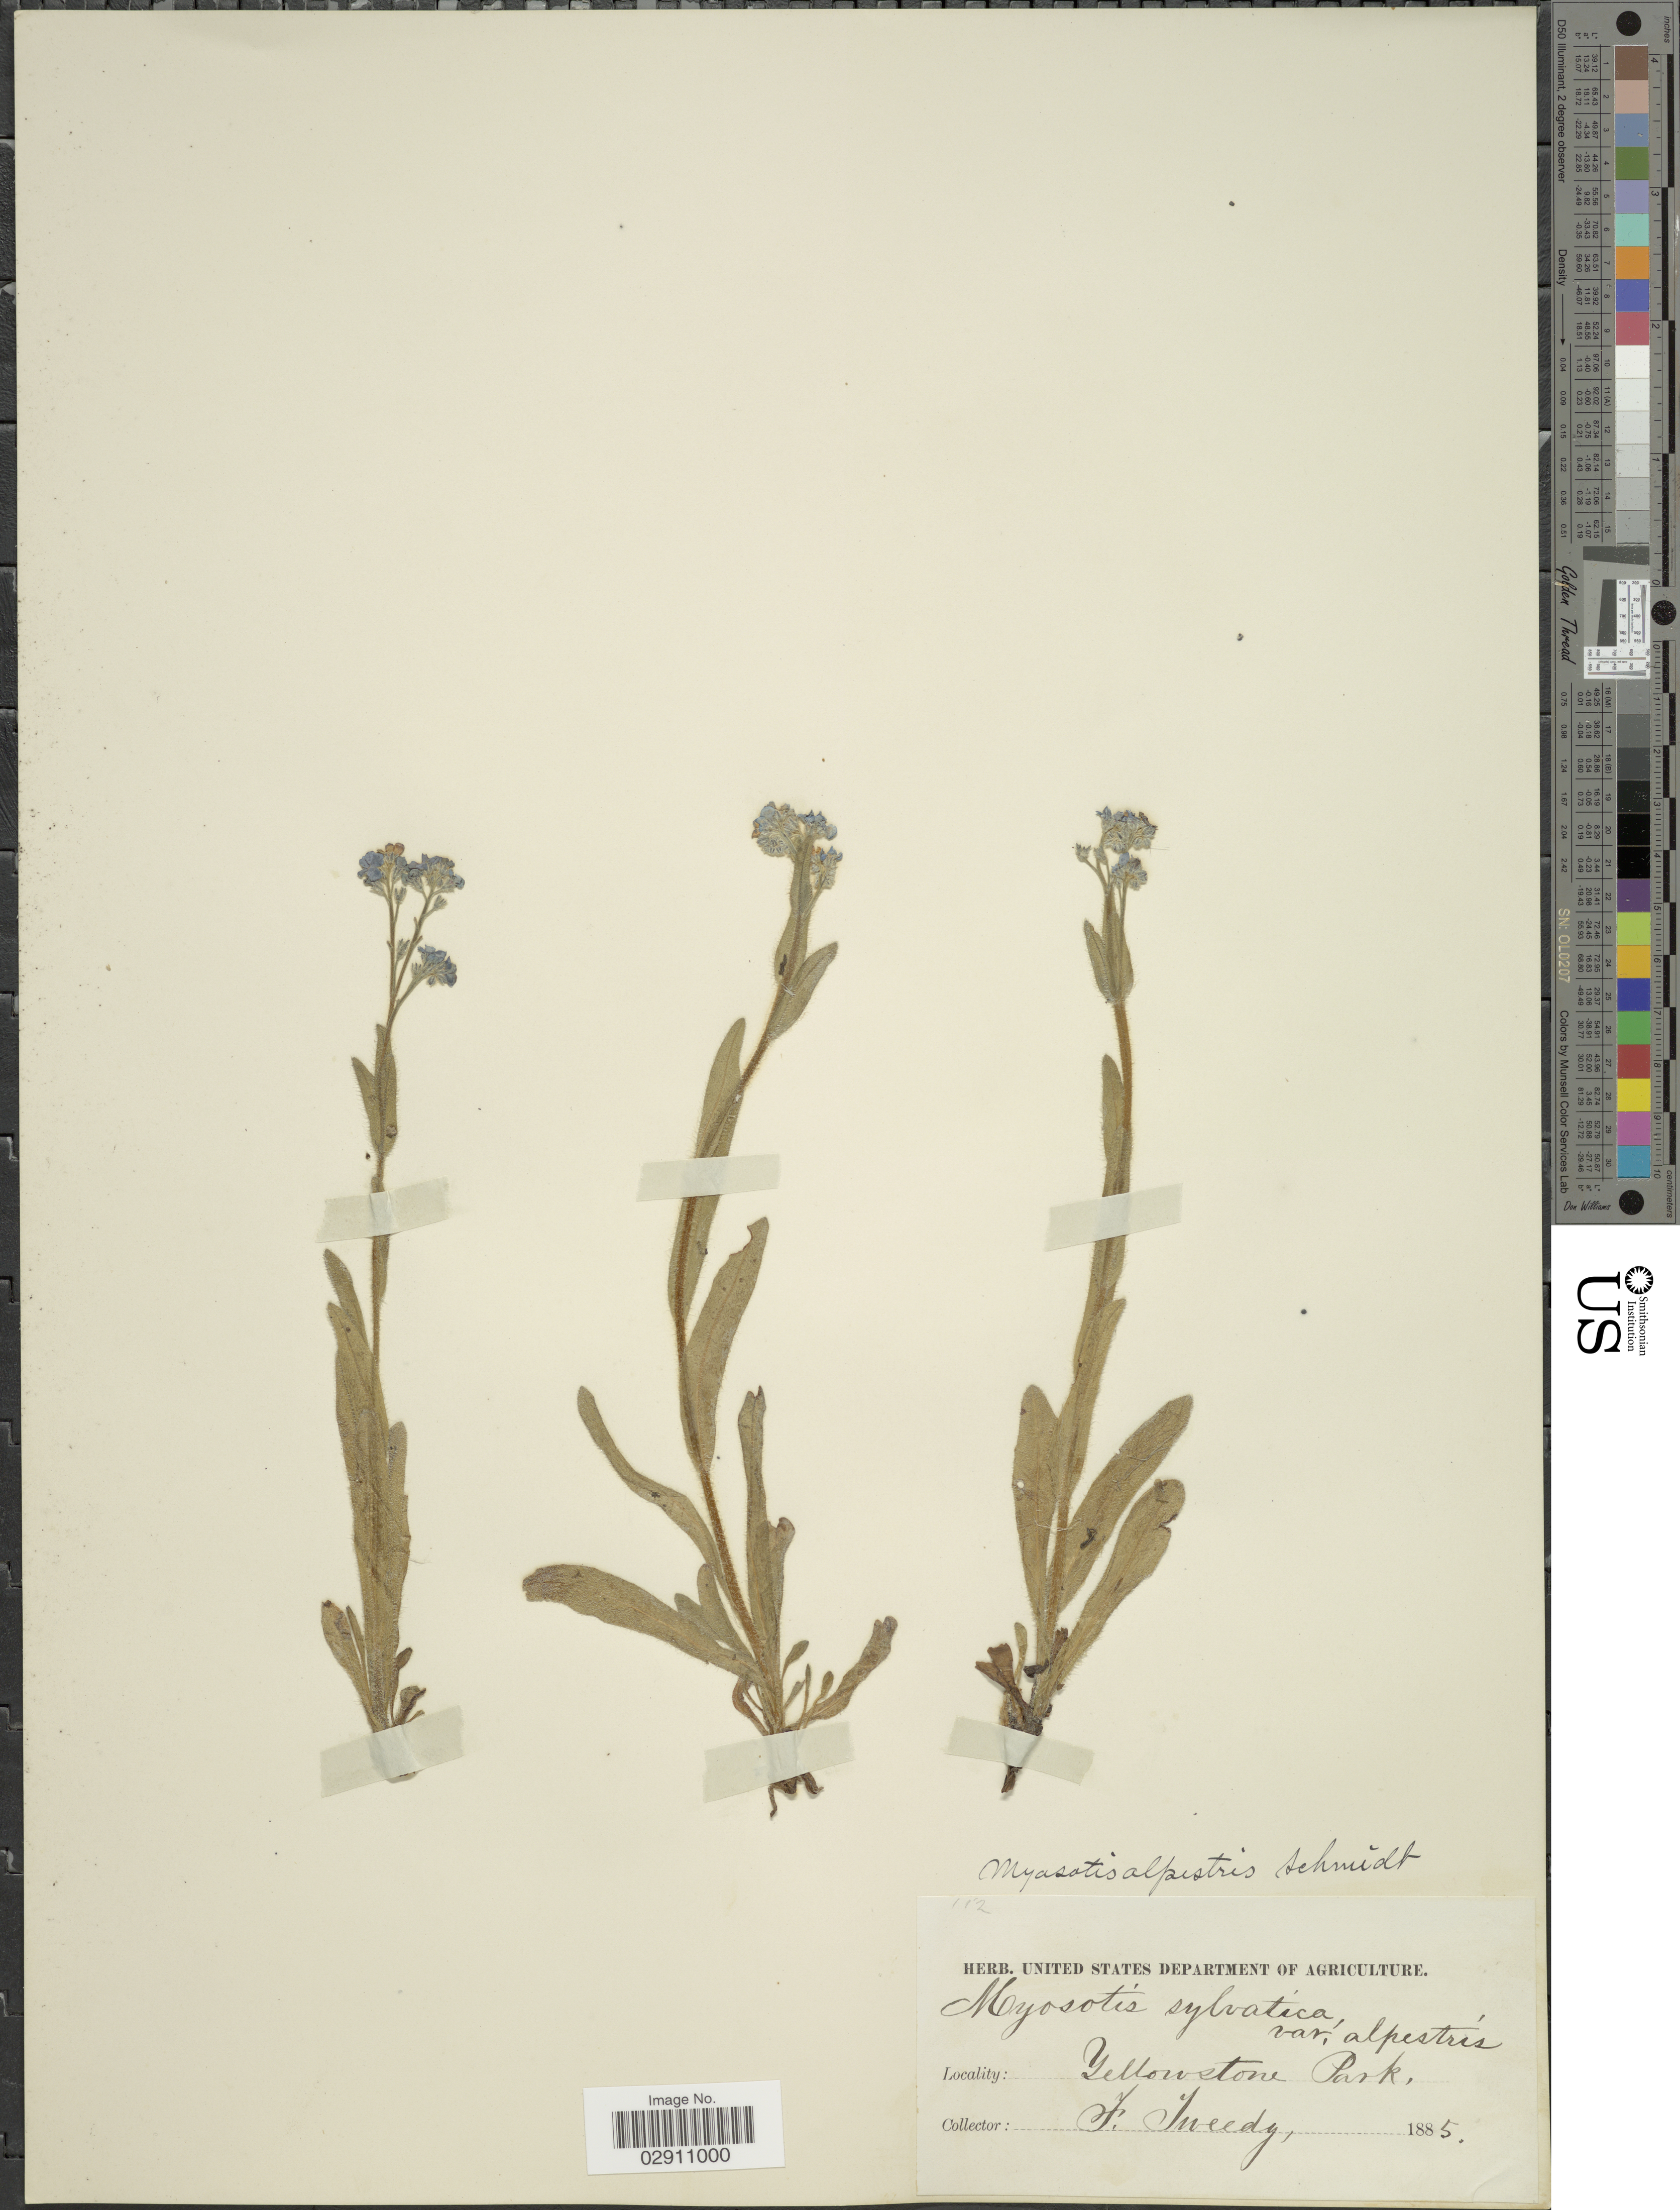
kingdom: Plantae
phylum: Tracheophyta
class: Magnoliopsida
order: Boraginales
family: Boraginaceae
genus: Myosotis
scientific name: Myosotis alpestris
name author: F.W. Schmidt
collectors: F. Tweedy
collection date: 1885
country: United States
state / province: Wyoming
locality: Yellowstone Park.